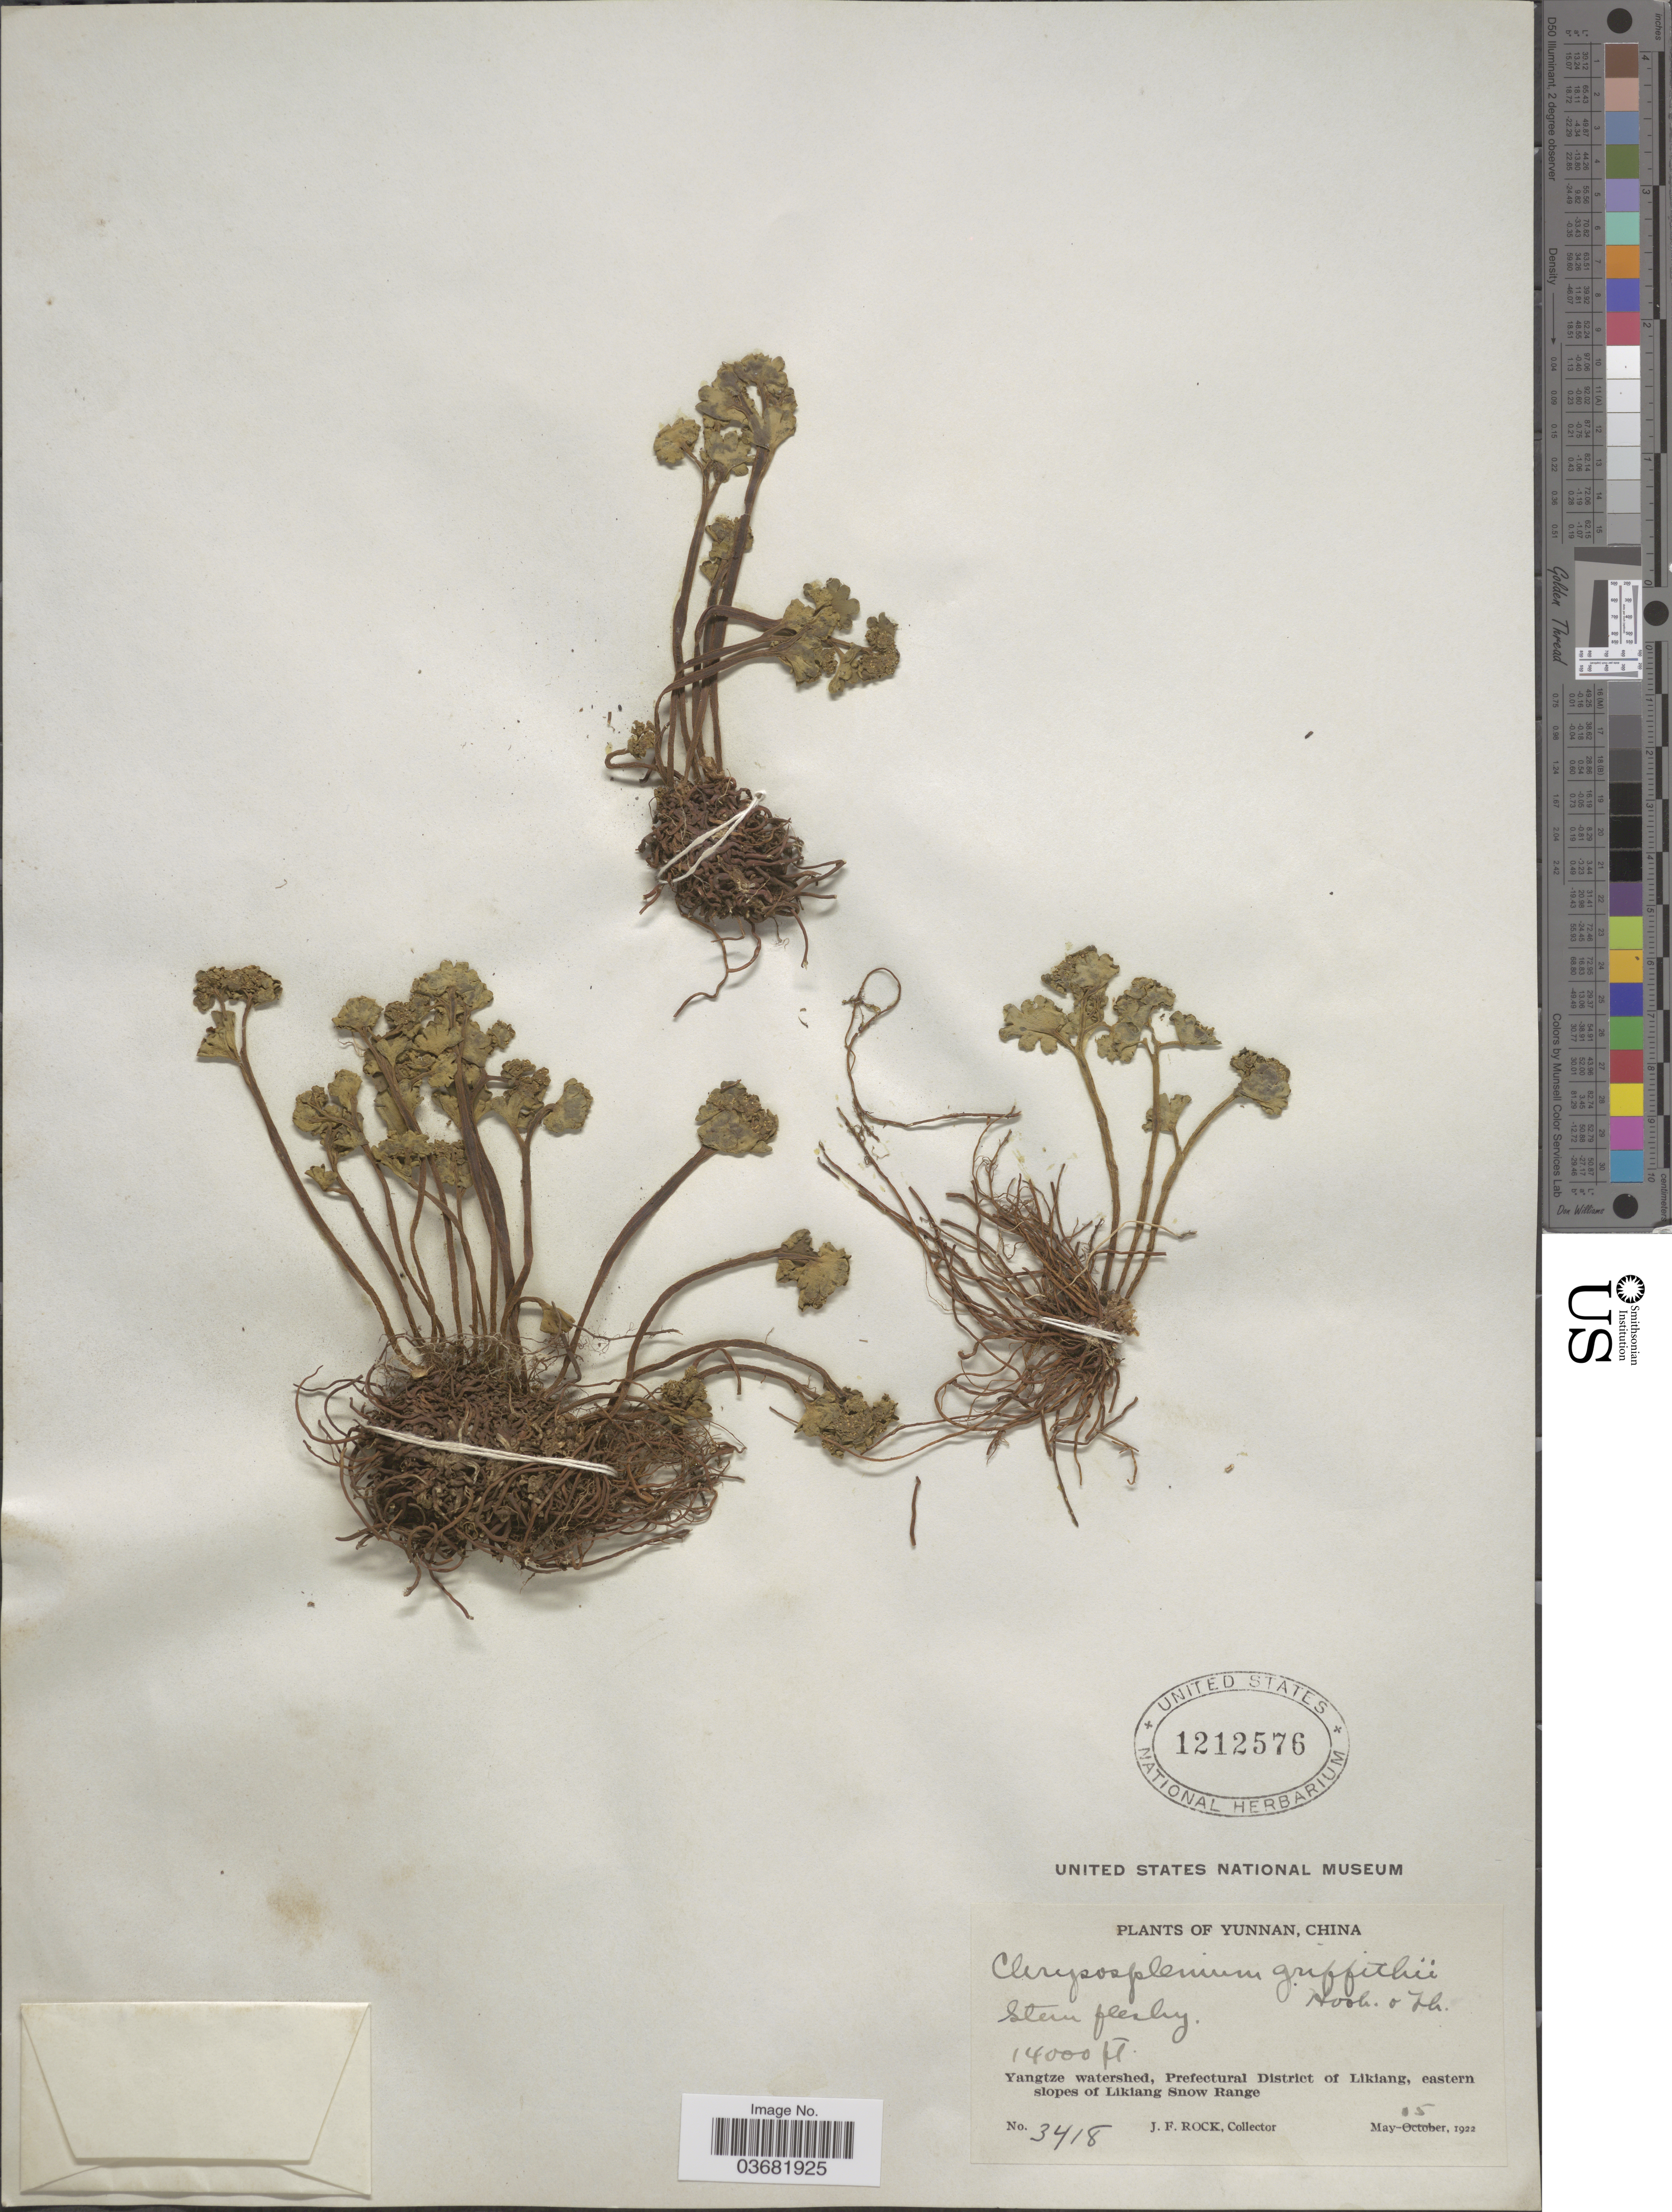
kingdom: Plantae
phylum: Tracheophyta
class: Magnoliopsida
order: Saxifragales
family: Saxifragaceae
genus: Chrysosplenium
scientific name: Chrysosplenium griffithii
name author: Hook. f. & Thomson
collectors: J. Rock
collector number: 3418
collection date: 1922-05-15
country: China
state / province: Yunnan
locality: Yangtze watershed, Prefectural District of Likiang, eastern slopes of Likiang Snow Range.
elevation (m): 4267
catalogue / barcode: US 1212576